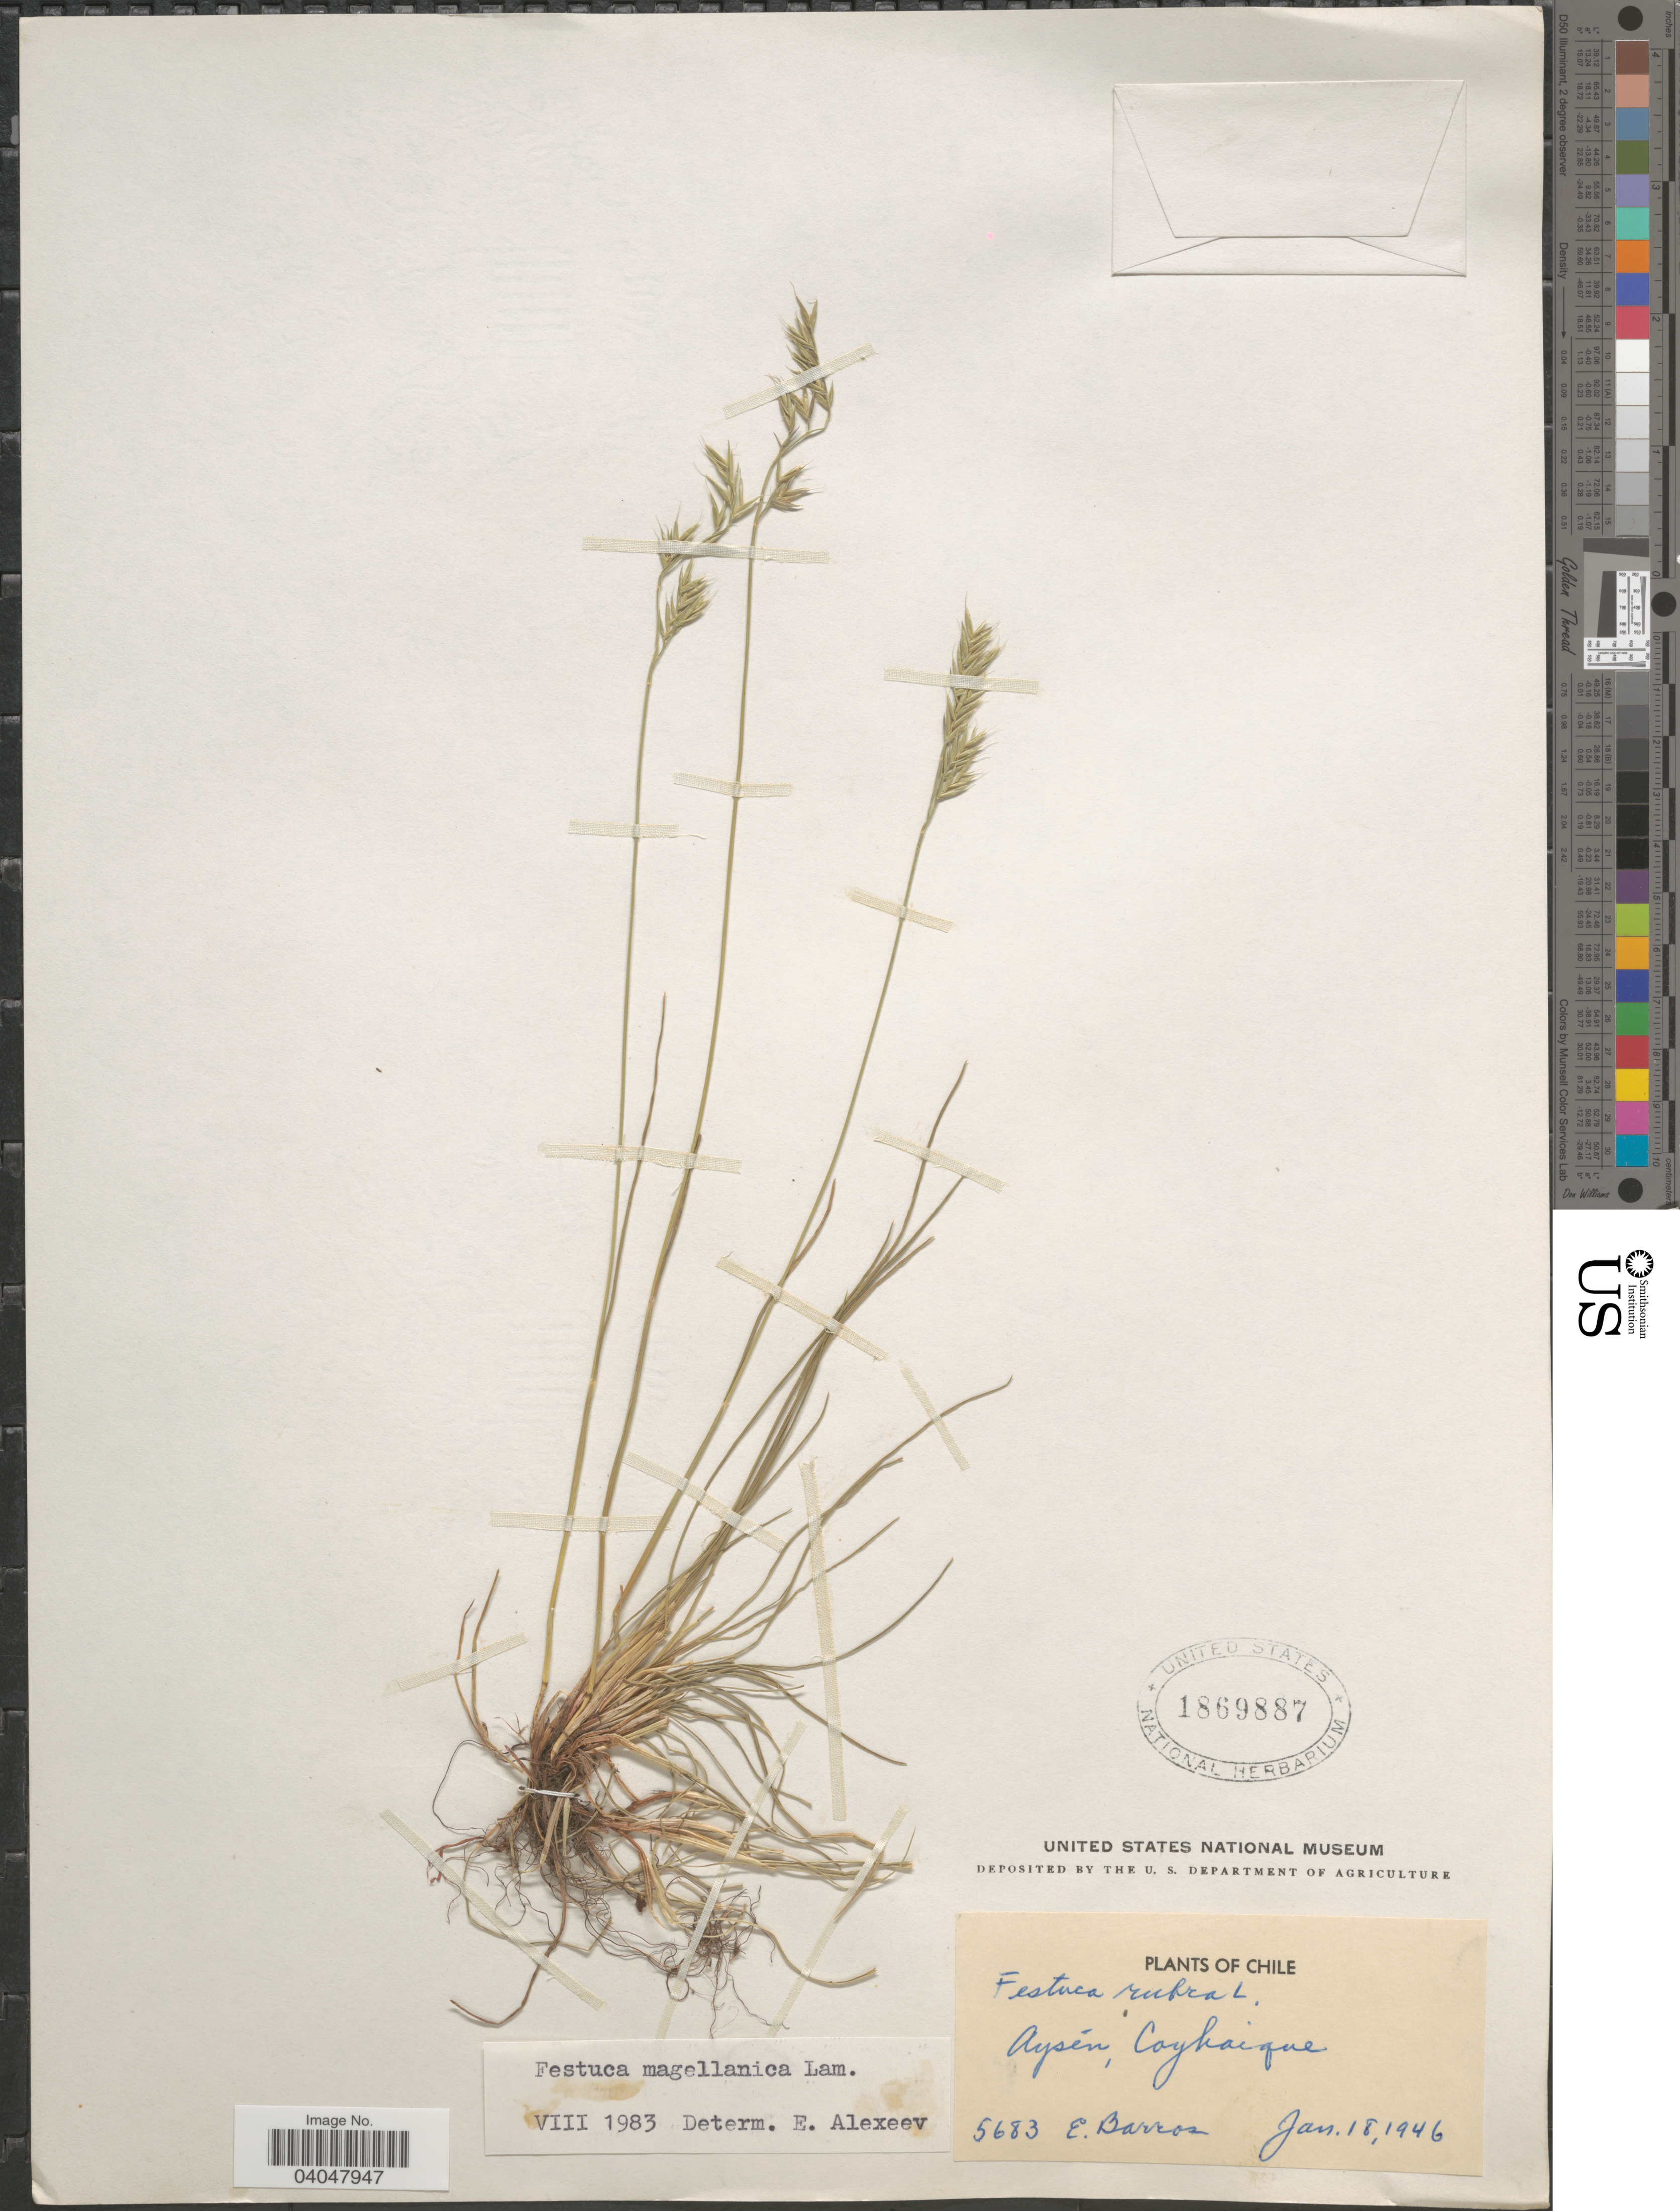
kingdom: Plantae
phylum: Tracheophyta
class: Liliopsida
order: Poales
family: Poaceae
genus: Festuca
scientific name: Festuca magellanica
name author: Lam.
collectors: E. Barros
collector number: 5683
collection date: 1946-01-18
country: Chile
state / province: Aisén (XI)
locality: Aysén, Coyhaique.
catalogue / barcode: US 1869887